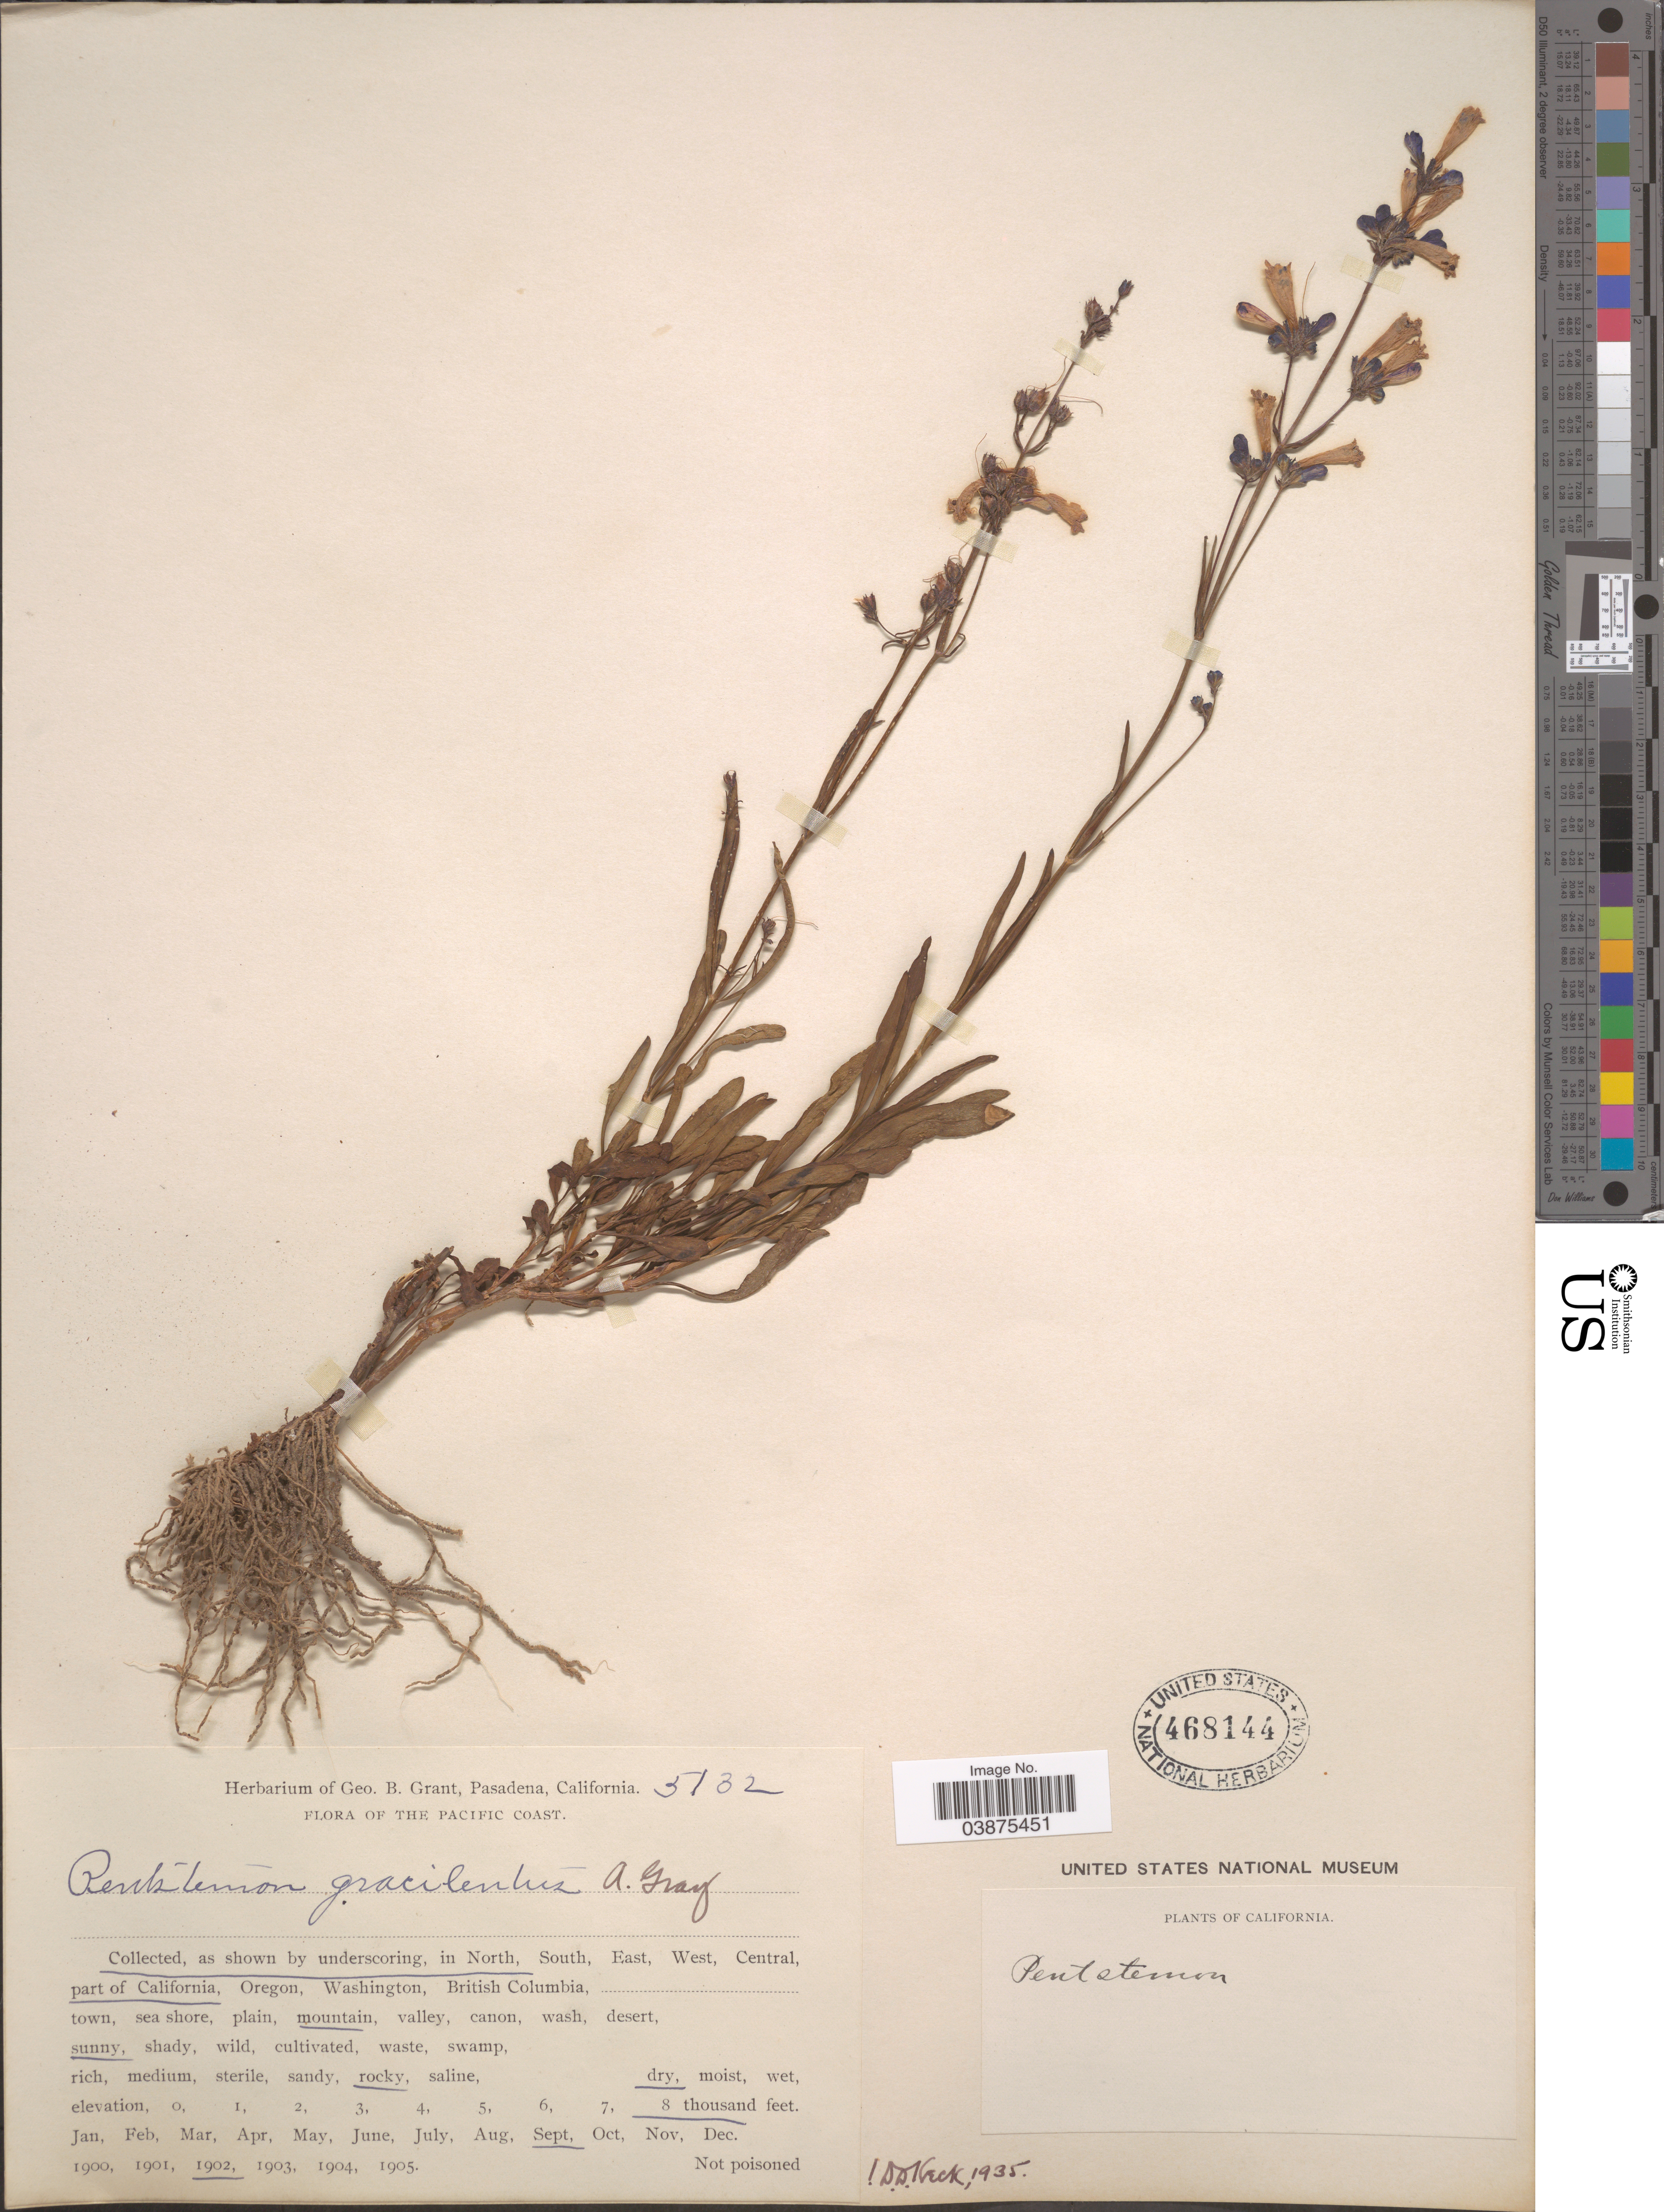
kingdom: Plantae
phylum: Tracheophyta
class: Magnoliopsida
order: Lamiales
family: Plantaginaceae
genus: Penstemon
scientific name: Penstemon gracilentus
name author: A. Gray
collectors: ex herb. Geo. B. Grant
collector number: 5132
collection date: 1902-09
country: United States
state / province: California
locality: The Pacific Coast. In North part of California, mountain.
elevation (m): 2438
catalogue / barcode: US 468144